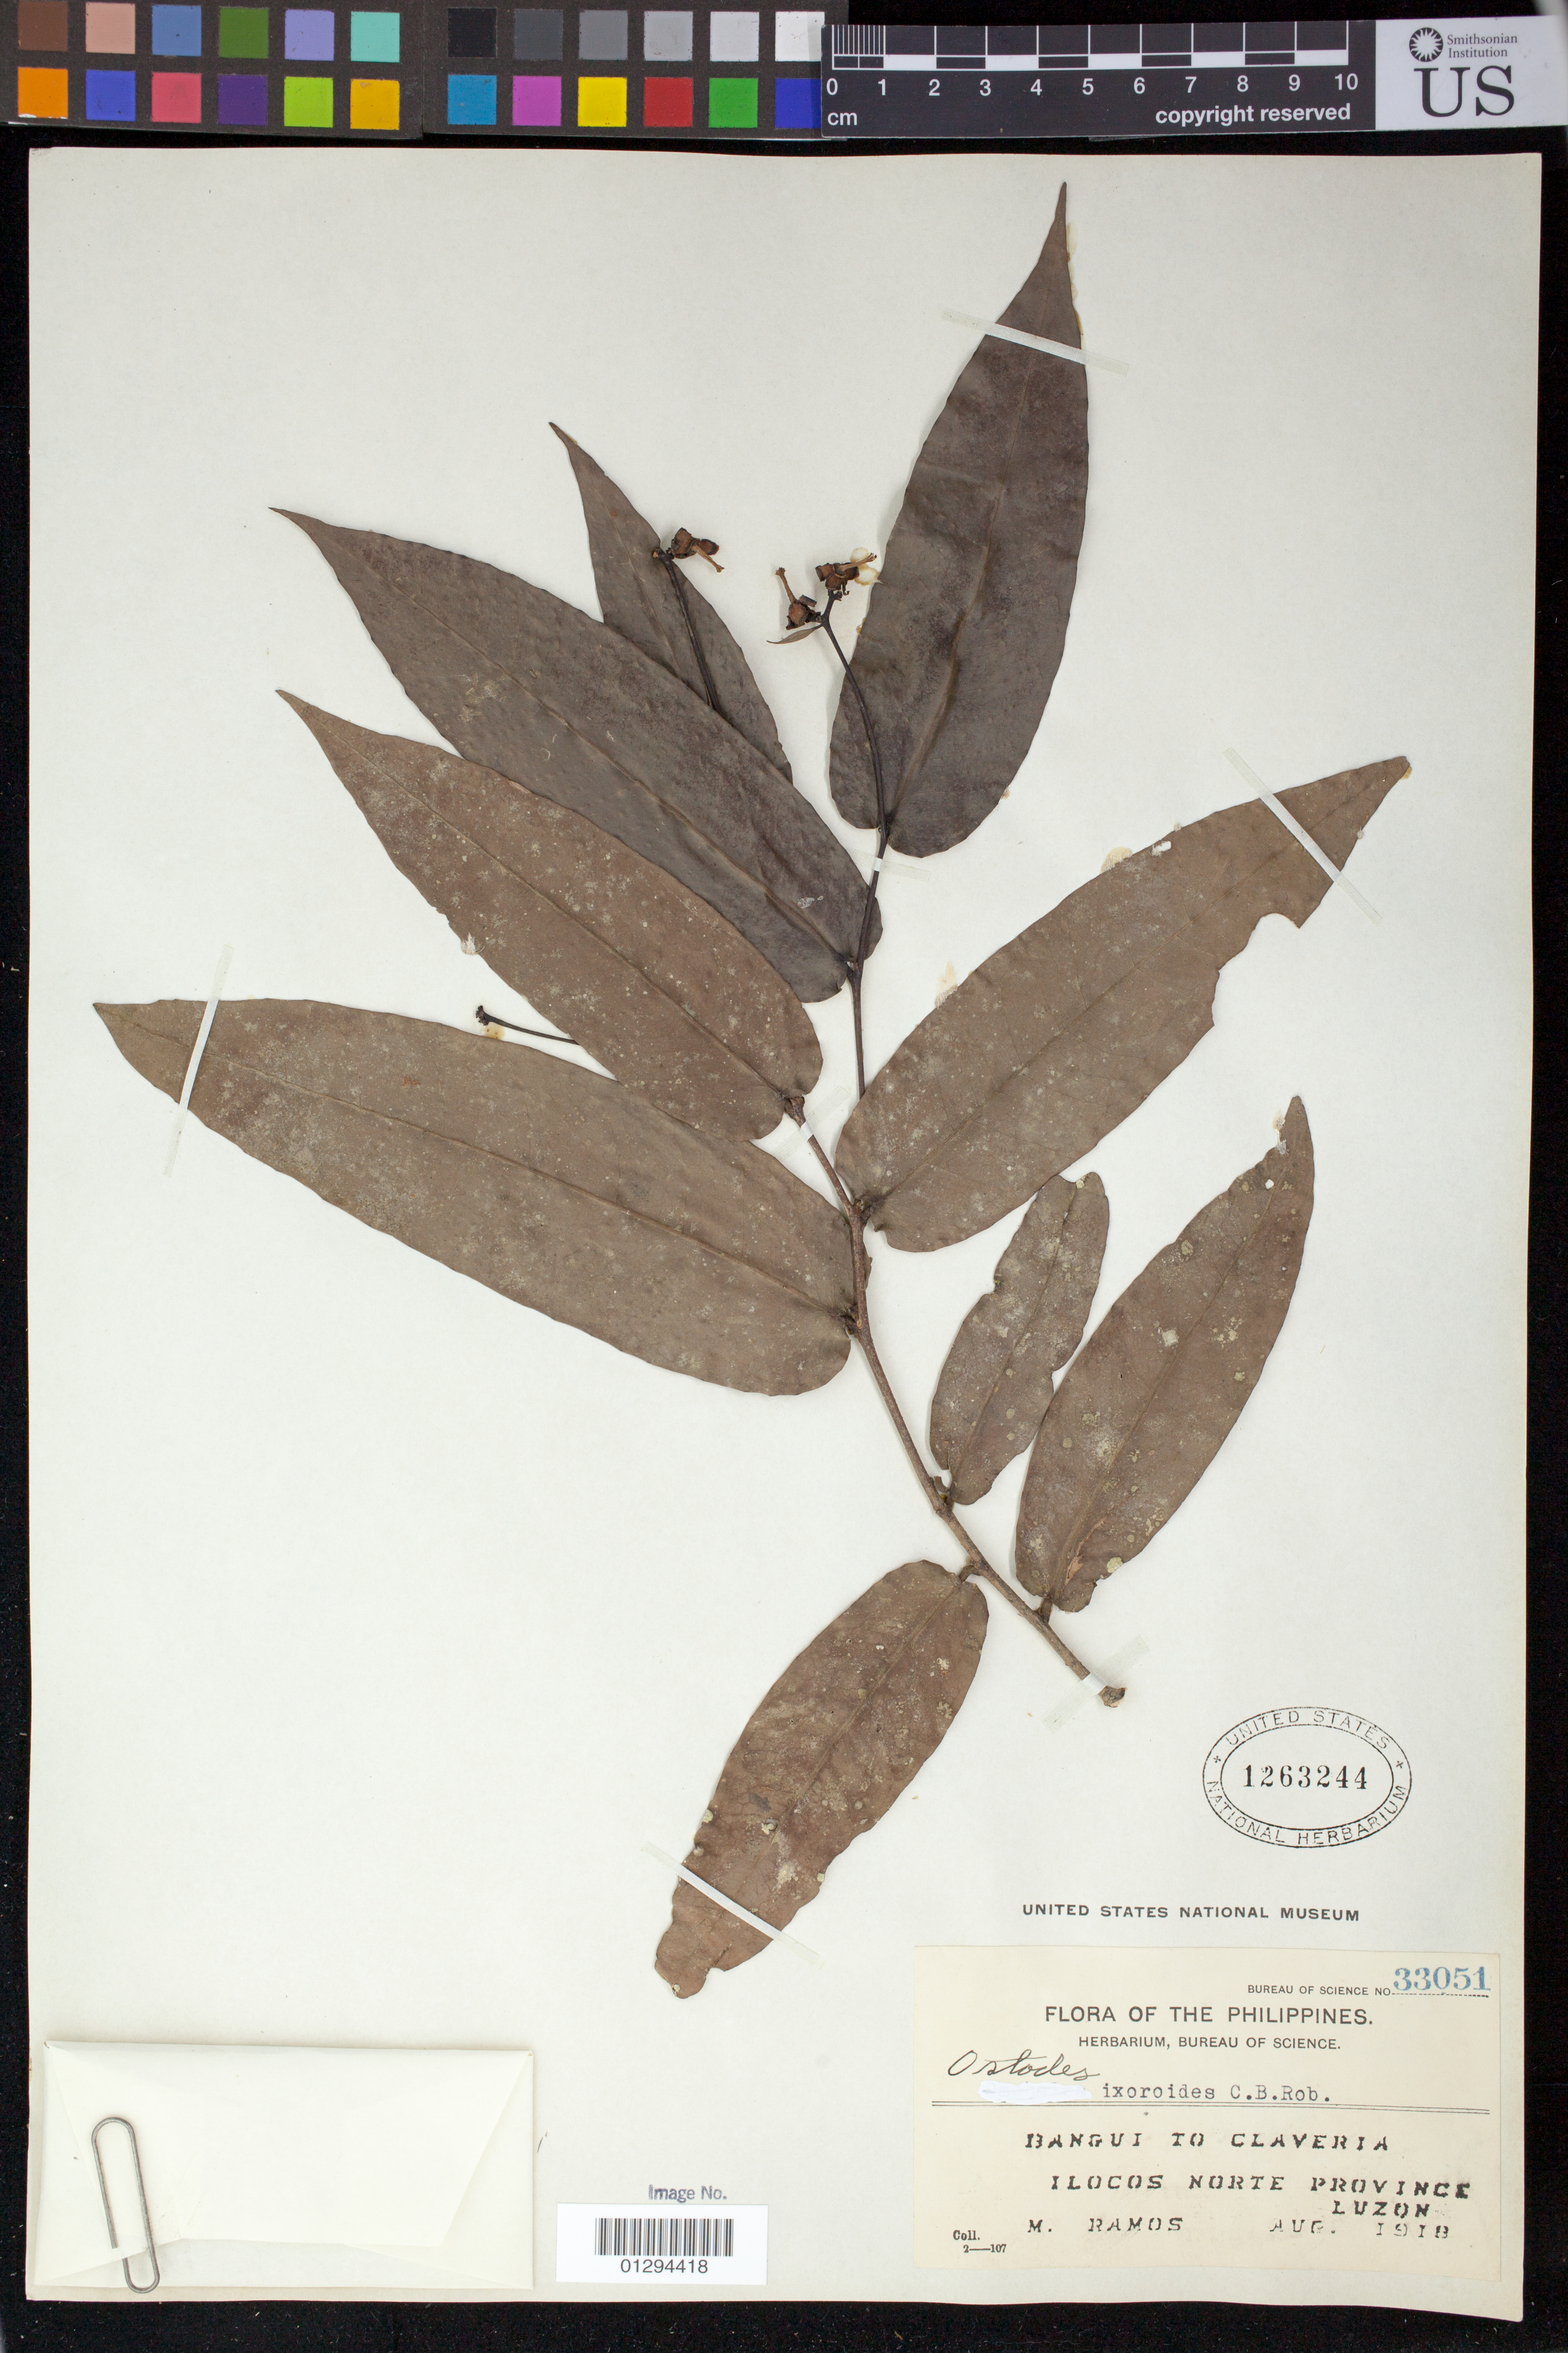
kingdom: Plantae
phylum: Tracheophyta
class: Magnoliopsida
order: Malpighiales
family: Euphorbiaceae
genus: Dimorphocalyx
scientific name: Dimorphocalyx ixoroides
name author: (C.B. Rob.) Airy Shaw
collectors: M. Ramos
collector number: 33051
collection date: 1918-08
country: Philippines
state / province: Ilocos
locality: Bangui to Claveria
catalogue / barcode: US 1263244